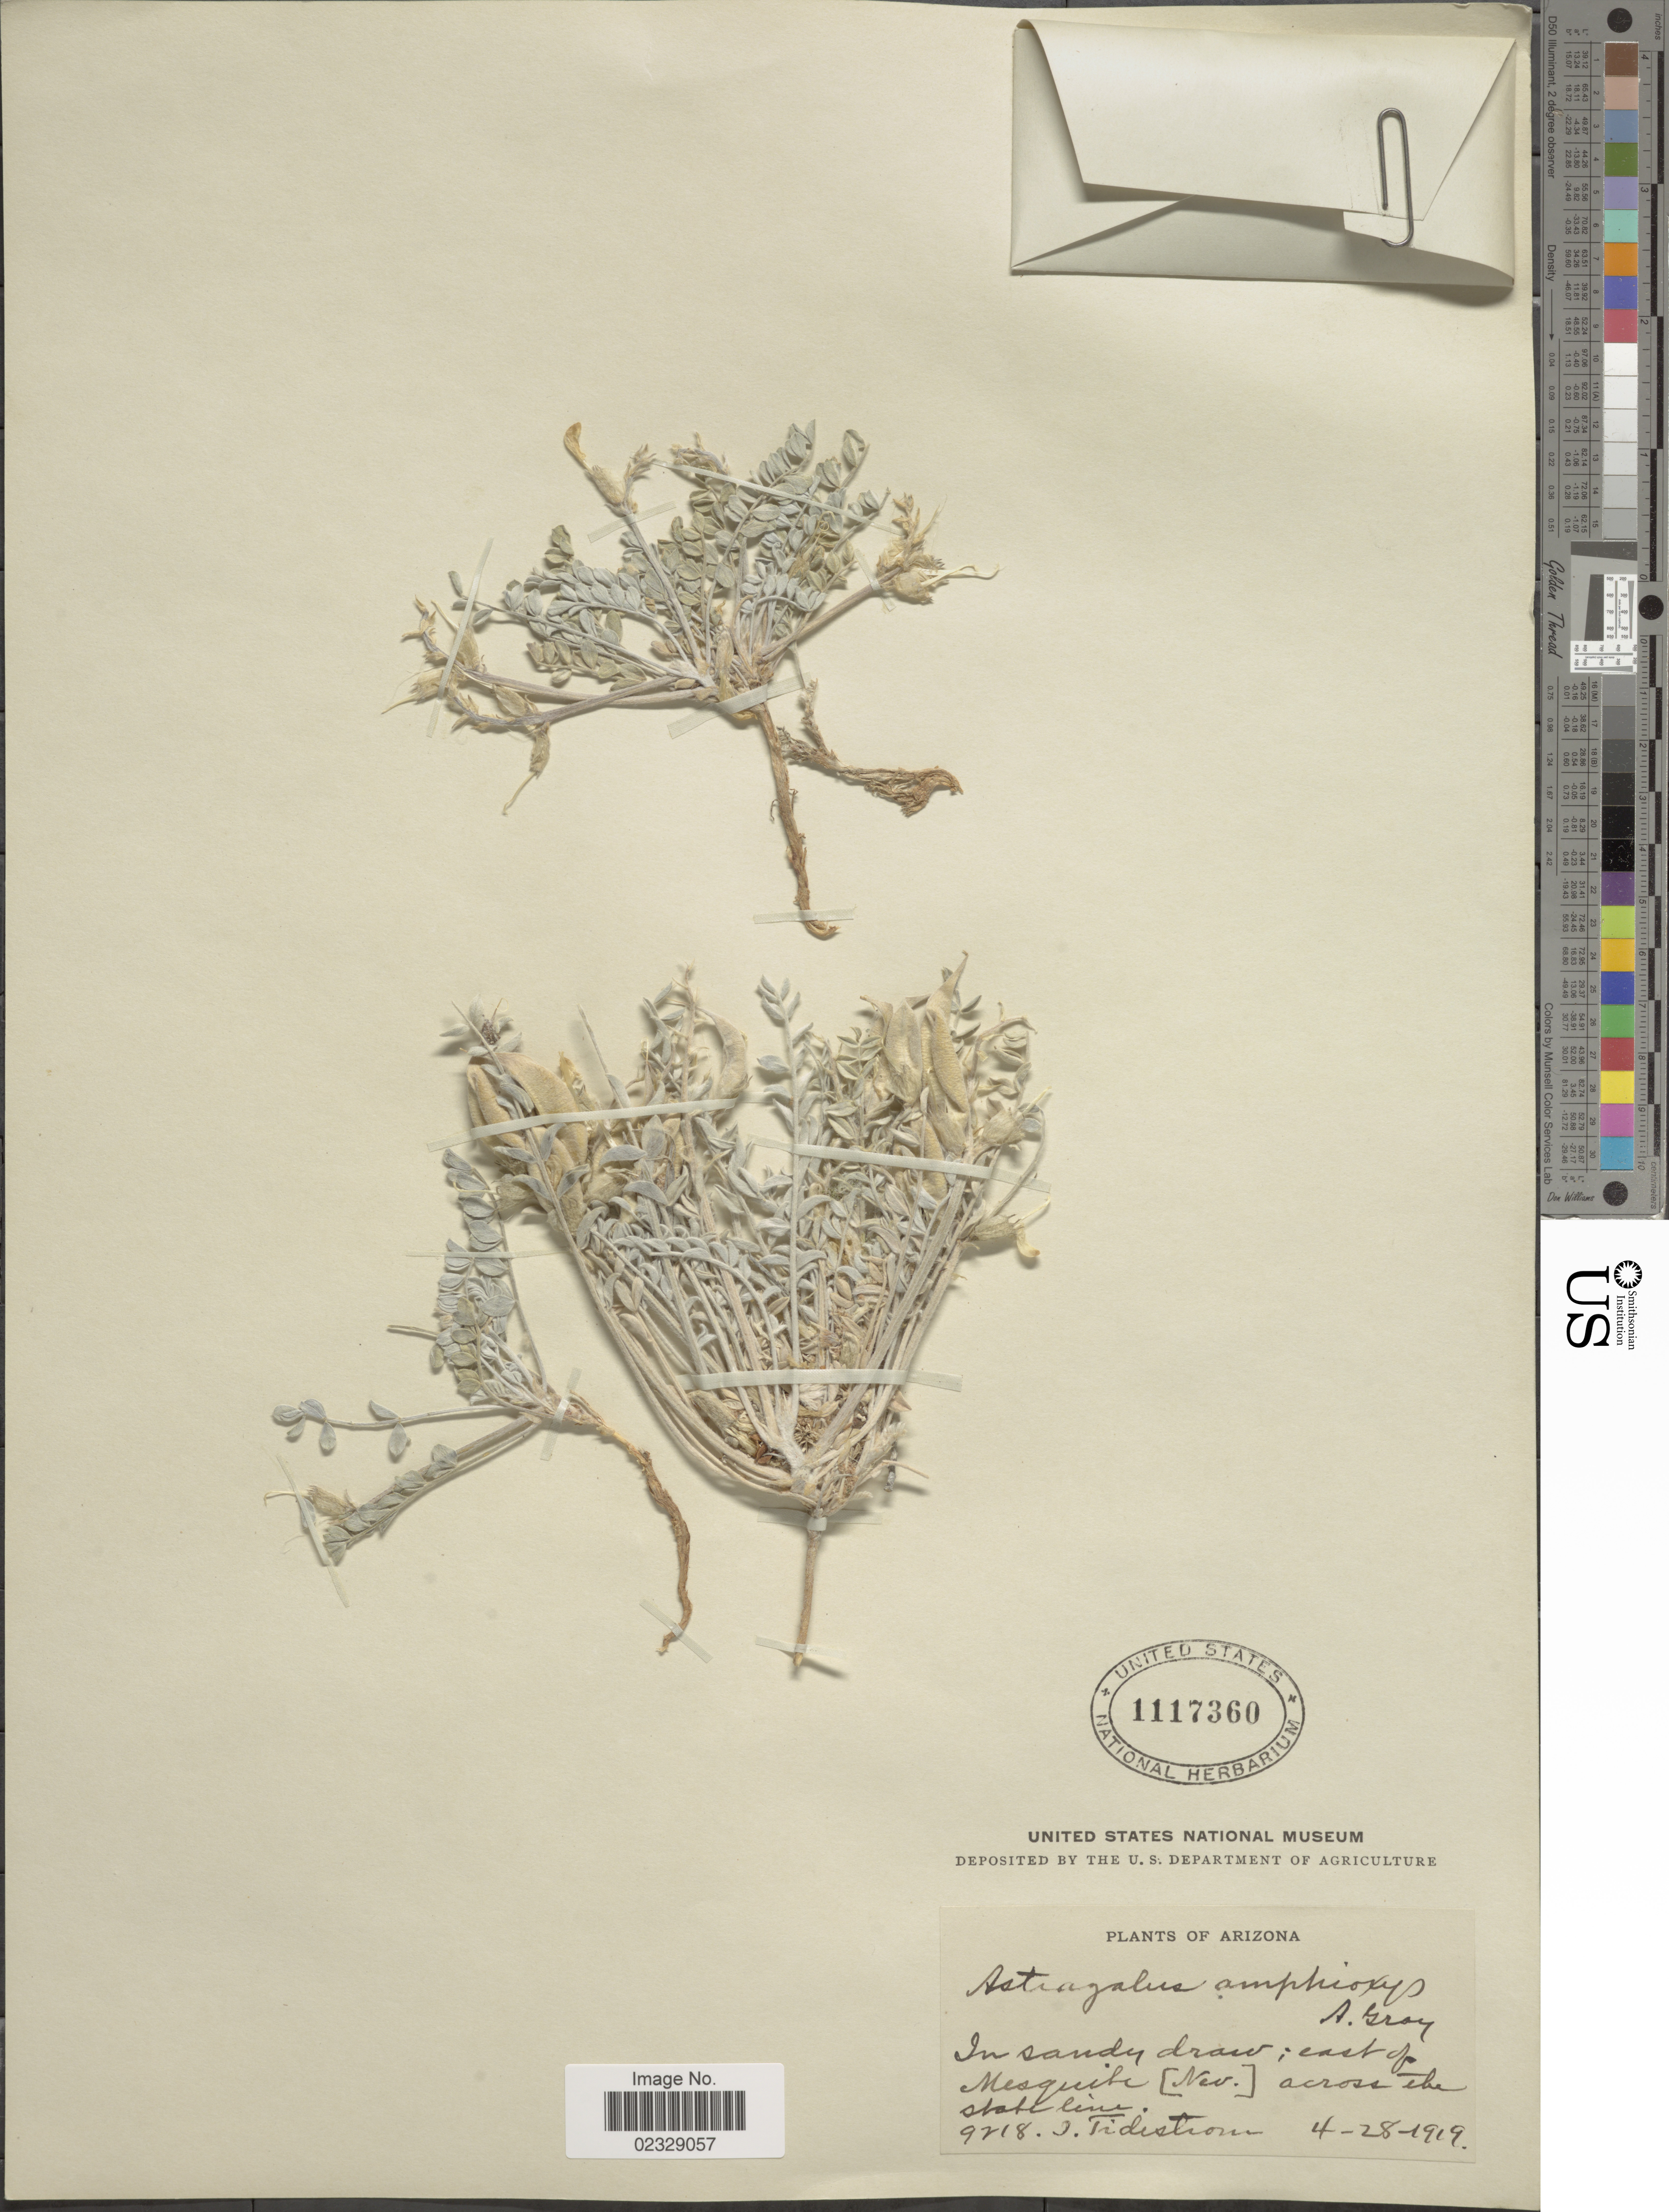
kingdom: Plantae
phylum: Tracheophyta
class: Magnoliopsida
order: Fabales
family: Fabaceae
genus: Astragalus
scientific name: Astragalus amphioxys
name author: A. Gray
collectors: I. Tidestrum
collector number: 9218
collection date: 1919-04-28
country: United States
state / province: Arizona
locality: East of Mesquite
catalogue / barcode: US 1117360